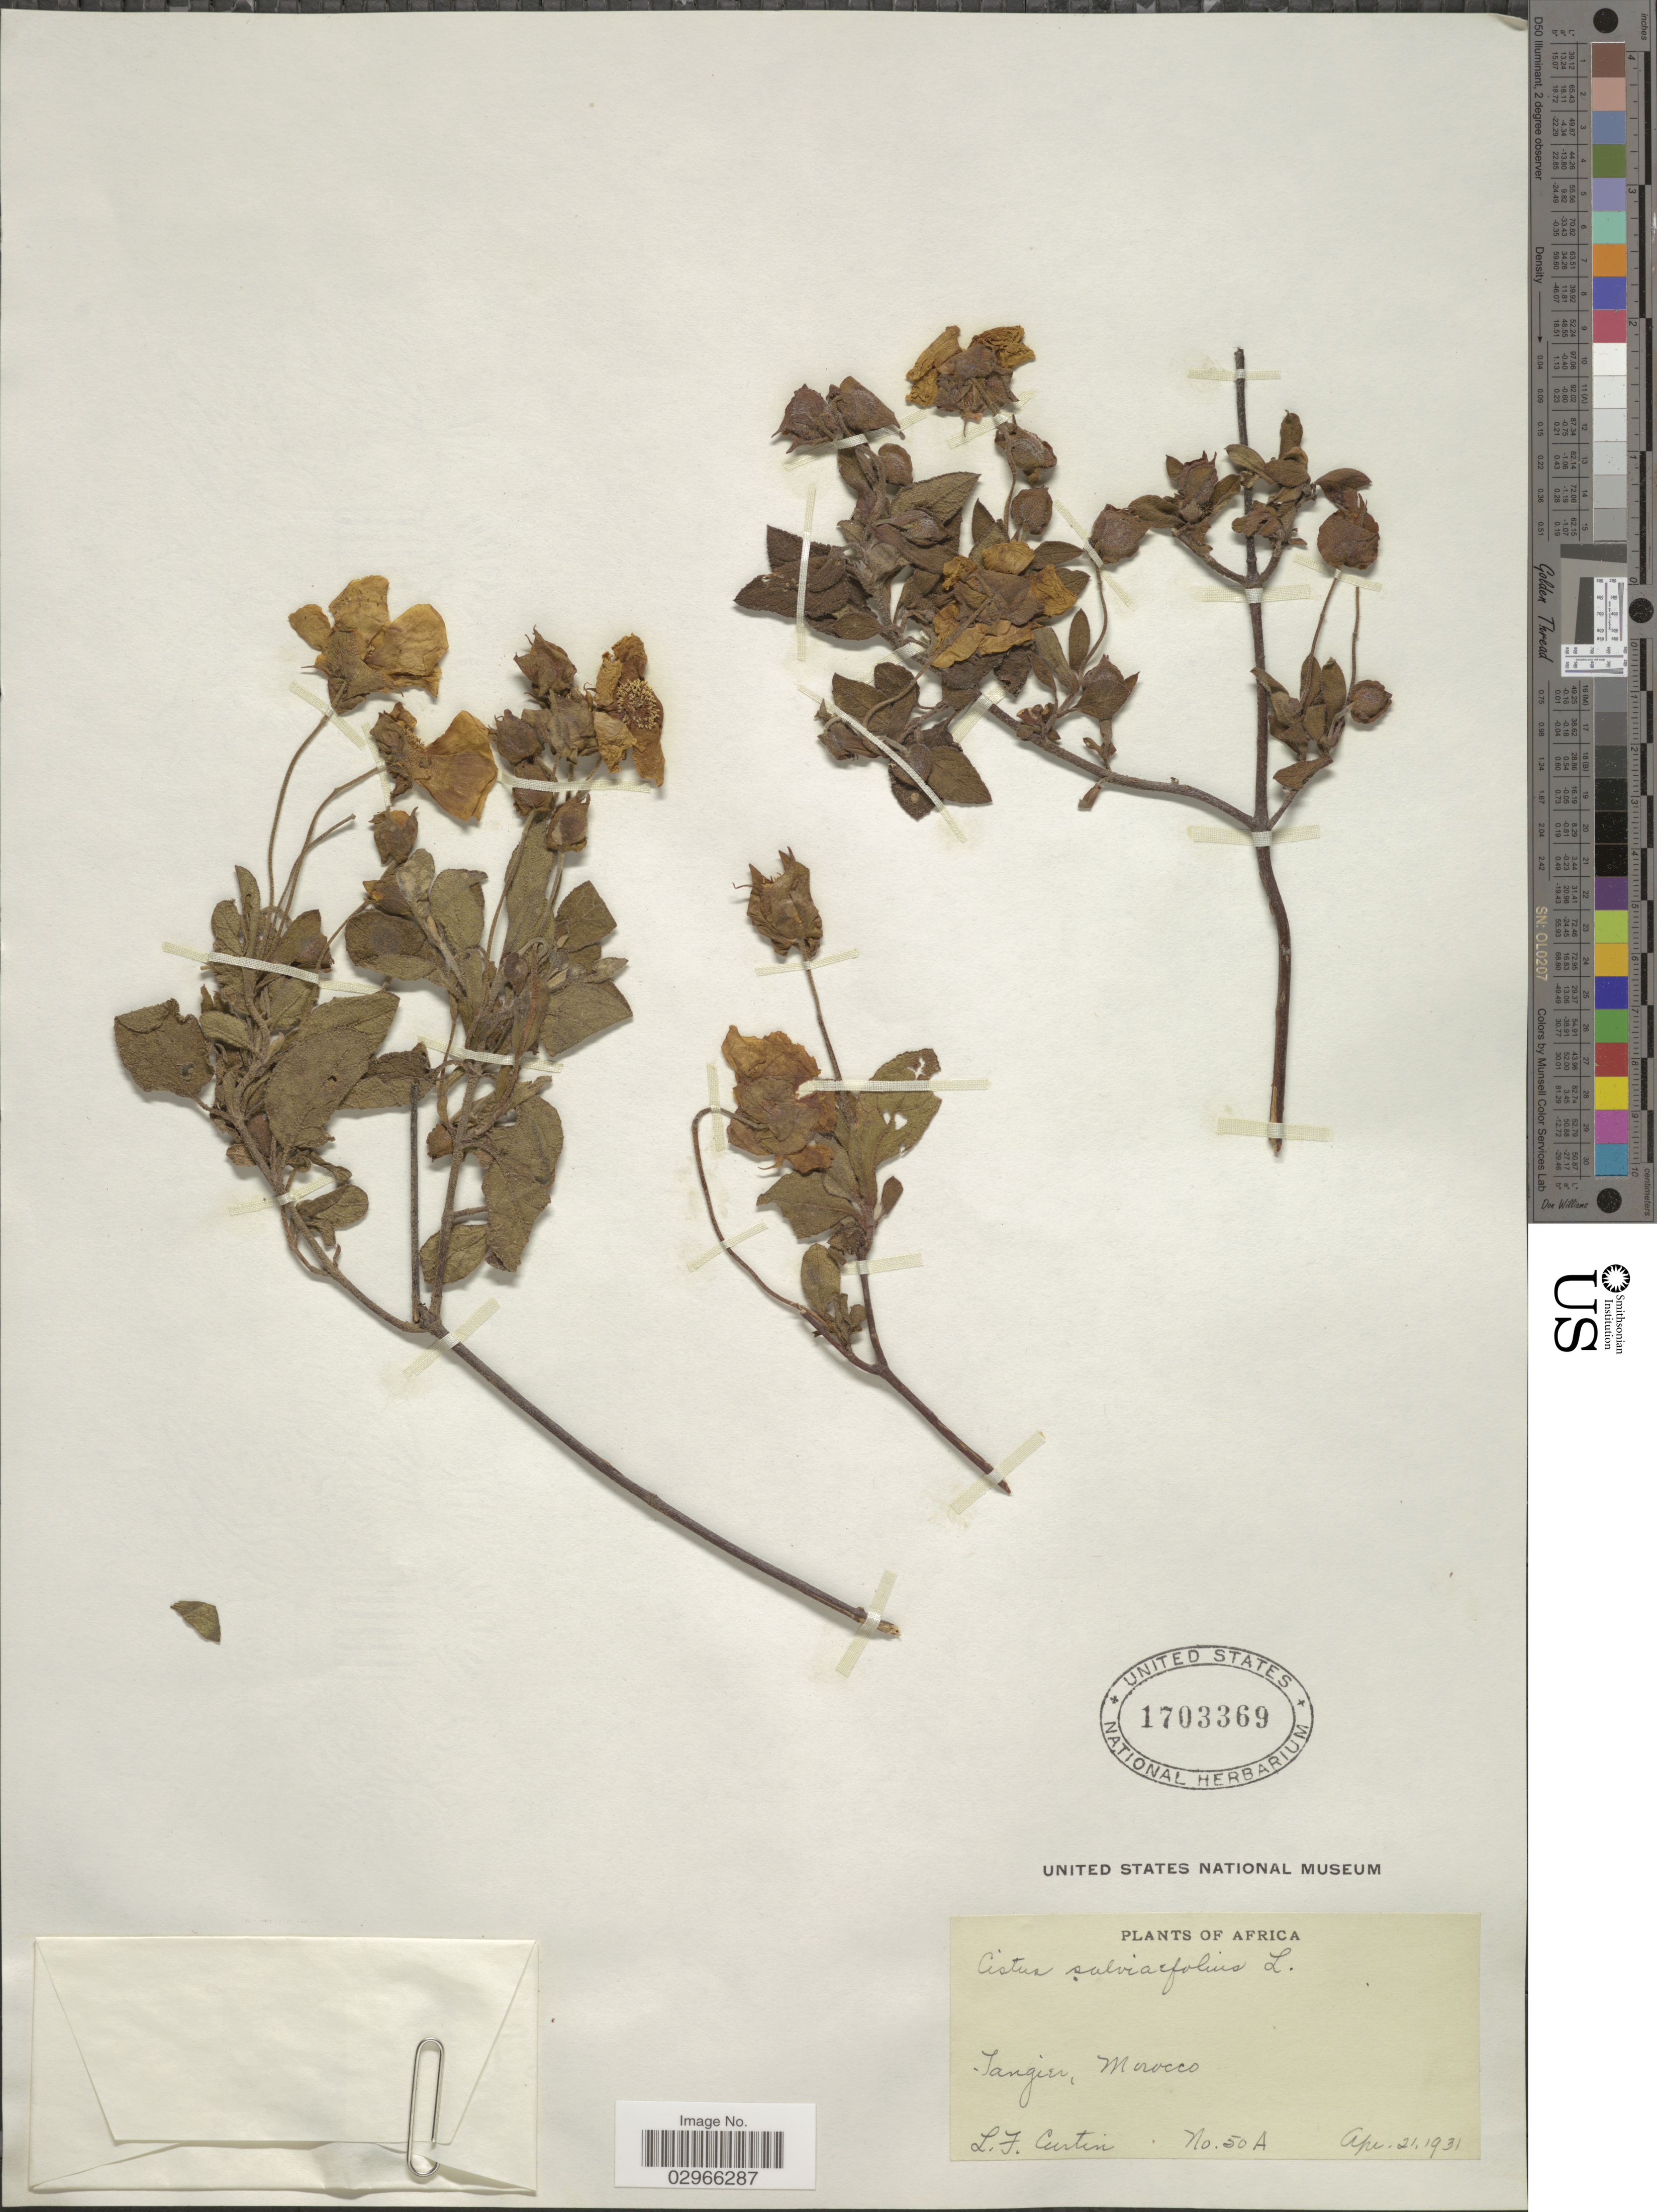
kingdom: Plantae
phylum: Tracheophyta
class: Magnoliopsida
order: Malvales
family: Cistaceae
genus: Cistus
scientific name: Cistus salviifolius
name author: L.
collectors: L. Curtin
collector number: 50 A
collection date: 1931-04-21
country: Morocco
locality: Tangier.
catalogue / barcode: US 1703369